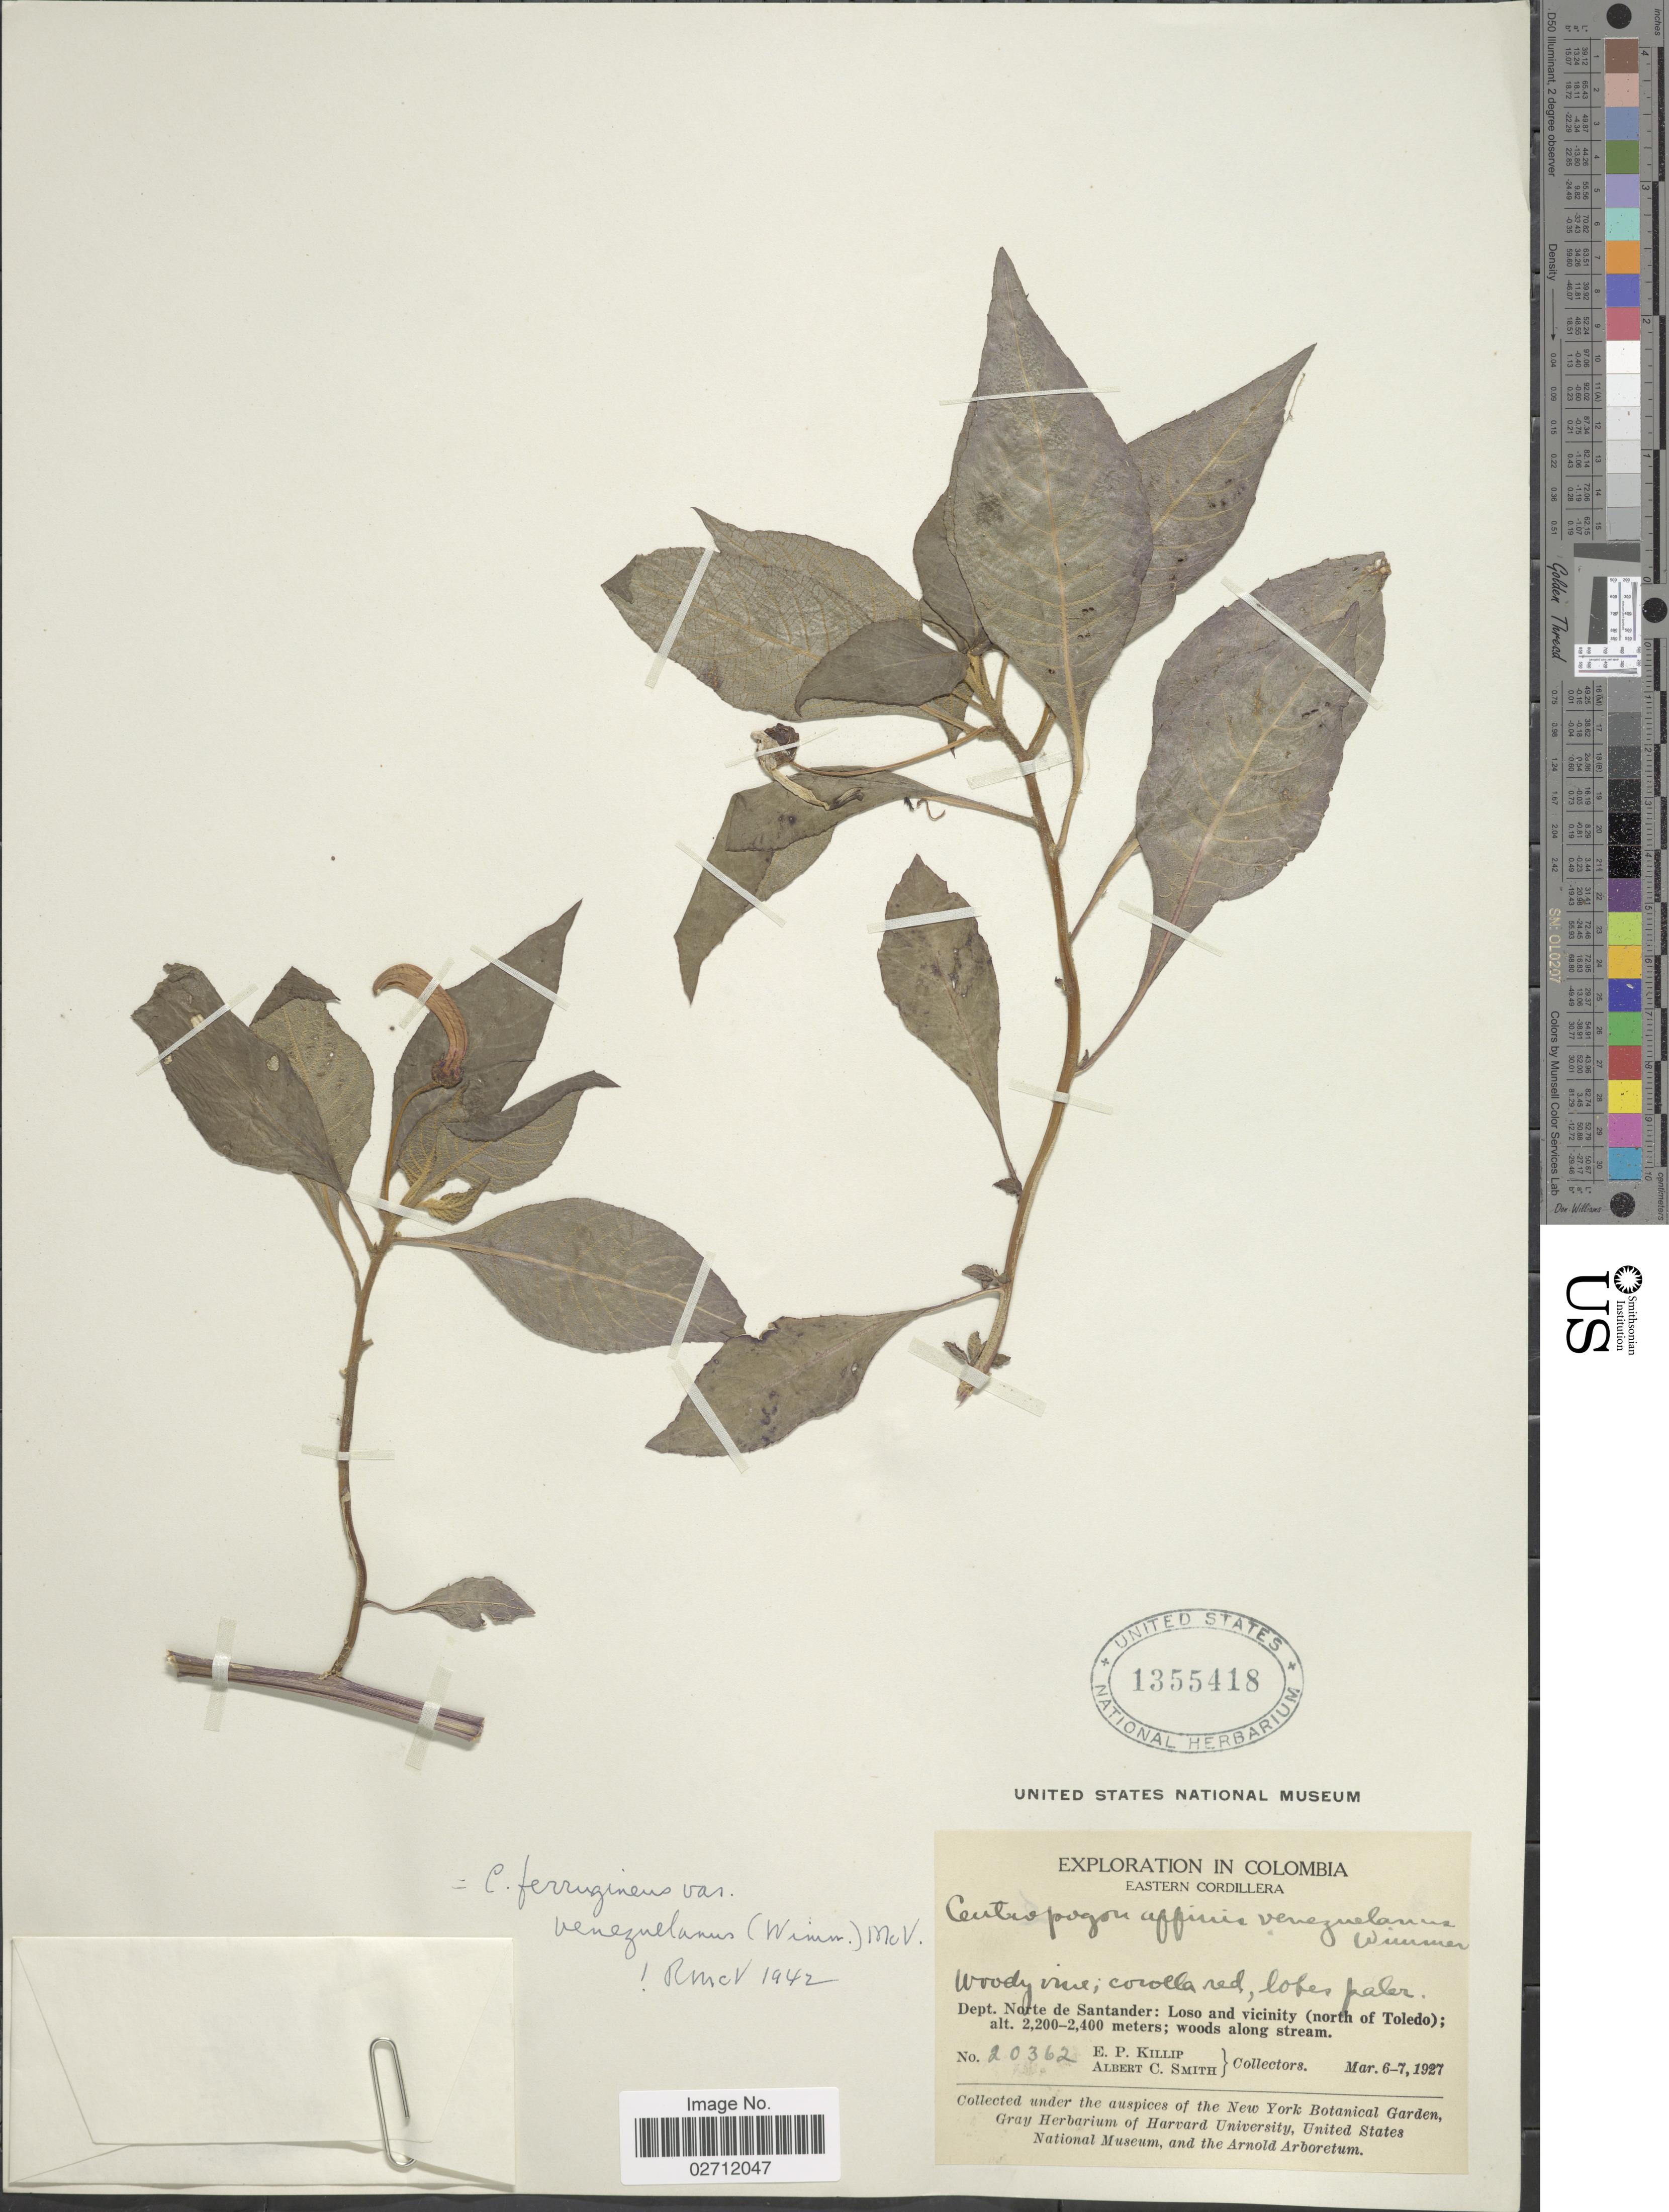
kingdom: Plantae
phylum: Tracheophyta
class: Magnoliopsida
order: Asterales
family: Campanulaceae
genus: Centropogon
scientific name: Centropogon ferrugineus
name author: (L. f.) Gleason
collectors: E. P. Killip & A. C. Smith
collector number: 20362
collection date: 1927-03-06/1927-03-07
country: Colombia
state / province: Norte de Santander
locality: Eastern Cordillera, Loso and vicinity (north of Toledo); woods along stream.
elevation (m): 2200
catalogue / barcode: US 1355418